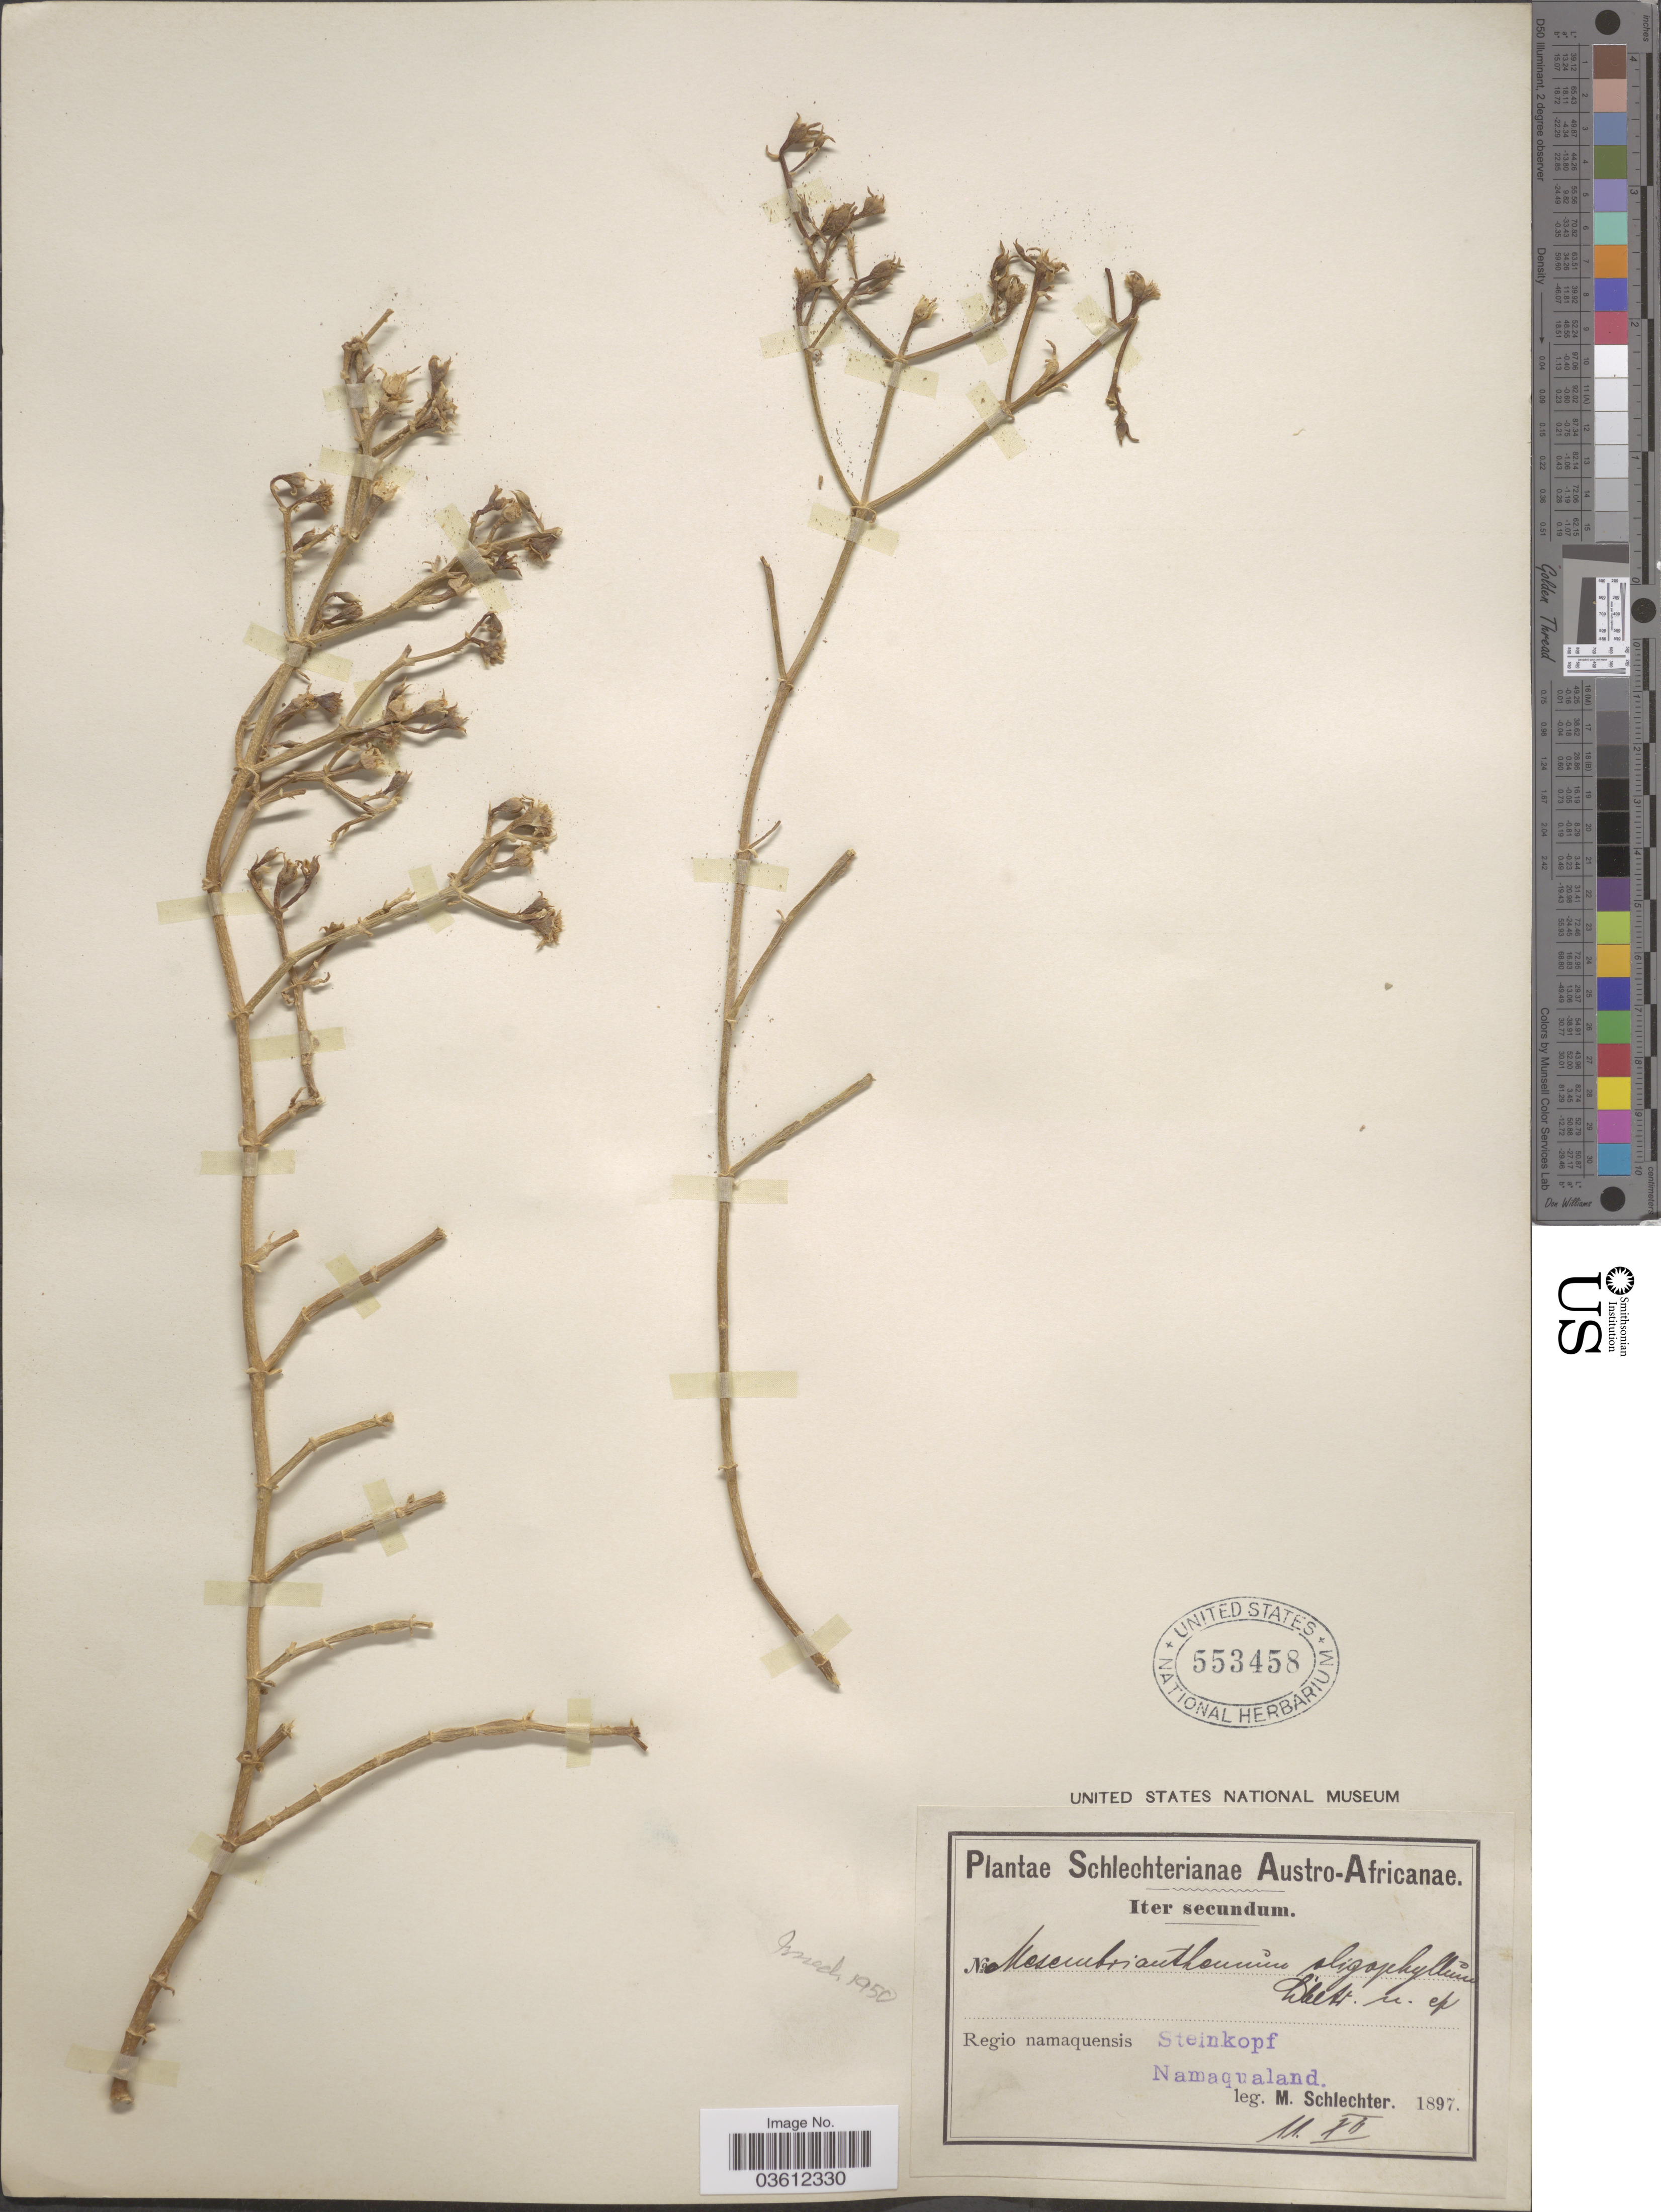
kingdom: Plantae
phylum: Tracheophyta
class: Magnoliopsida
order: Caryophyllales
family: Aizoaceae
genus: Mesembryanthemum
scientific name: Mesembryanthemum sp.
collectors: M. Schlechter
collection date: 1897-12-11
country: South Africa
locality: Austro-Africanae. Regio namaquensis Steinkopf. Namaqualand.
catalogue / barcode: US 553458